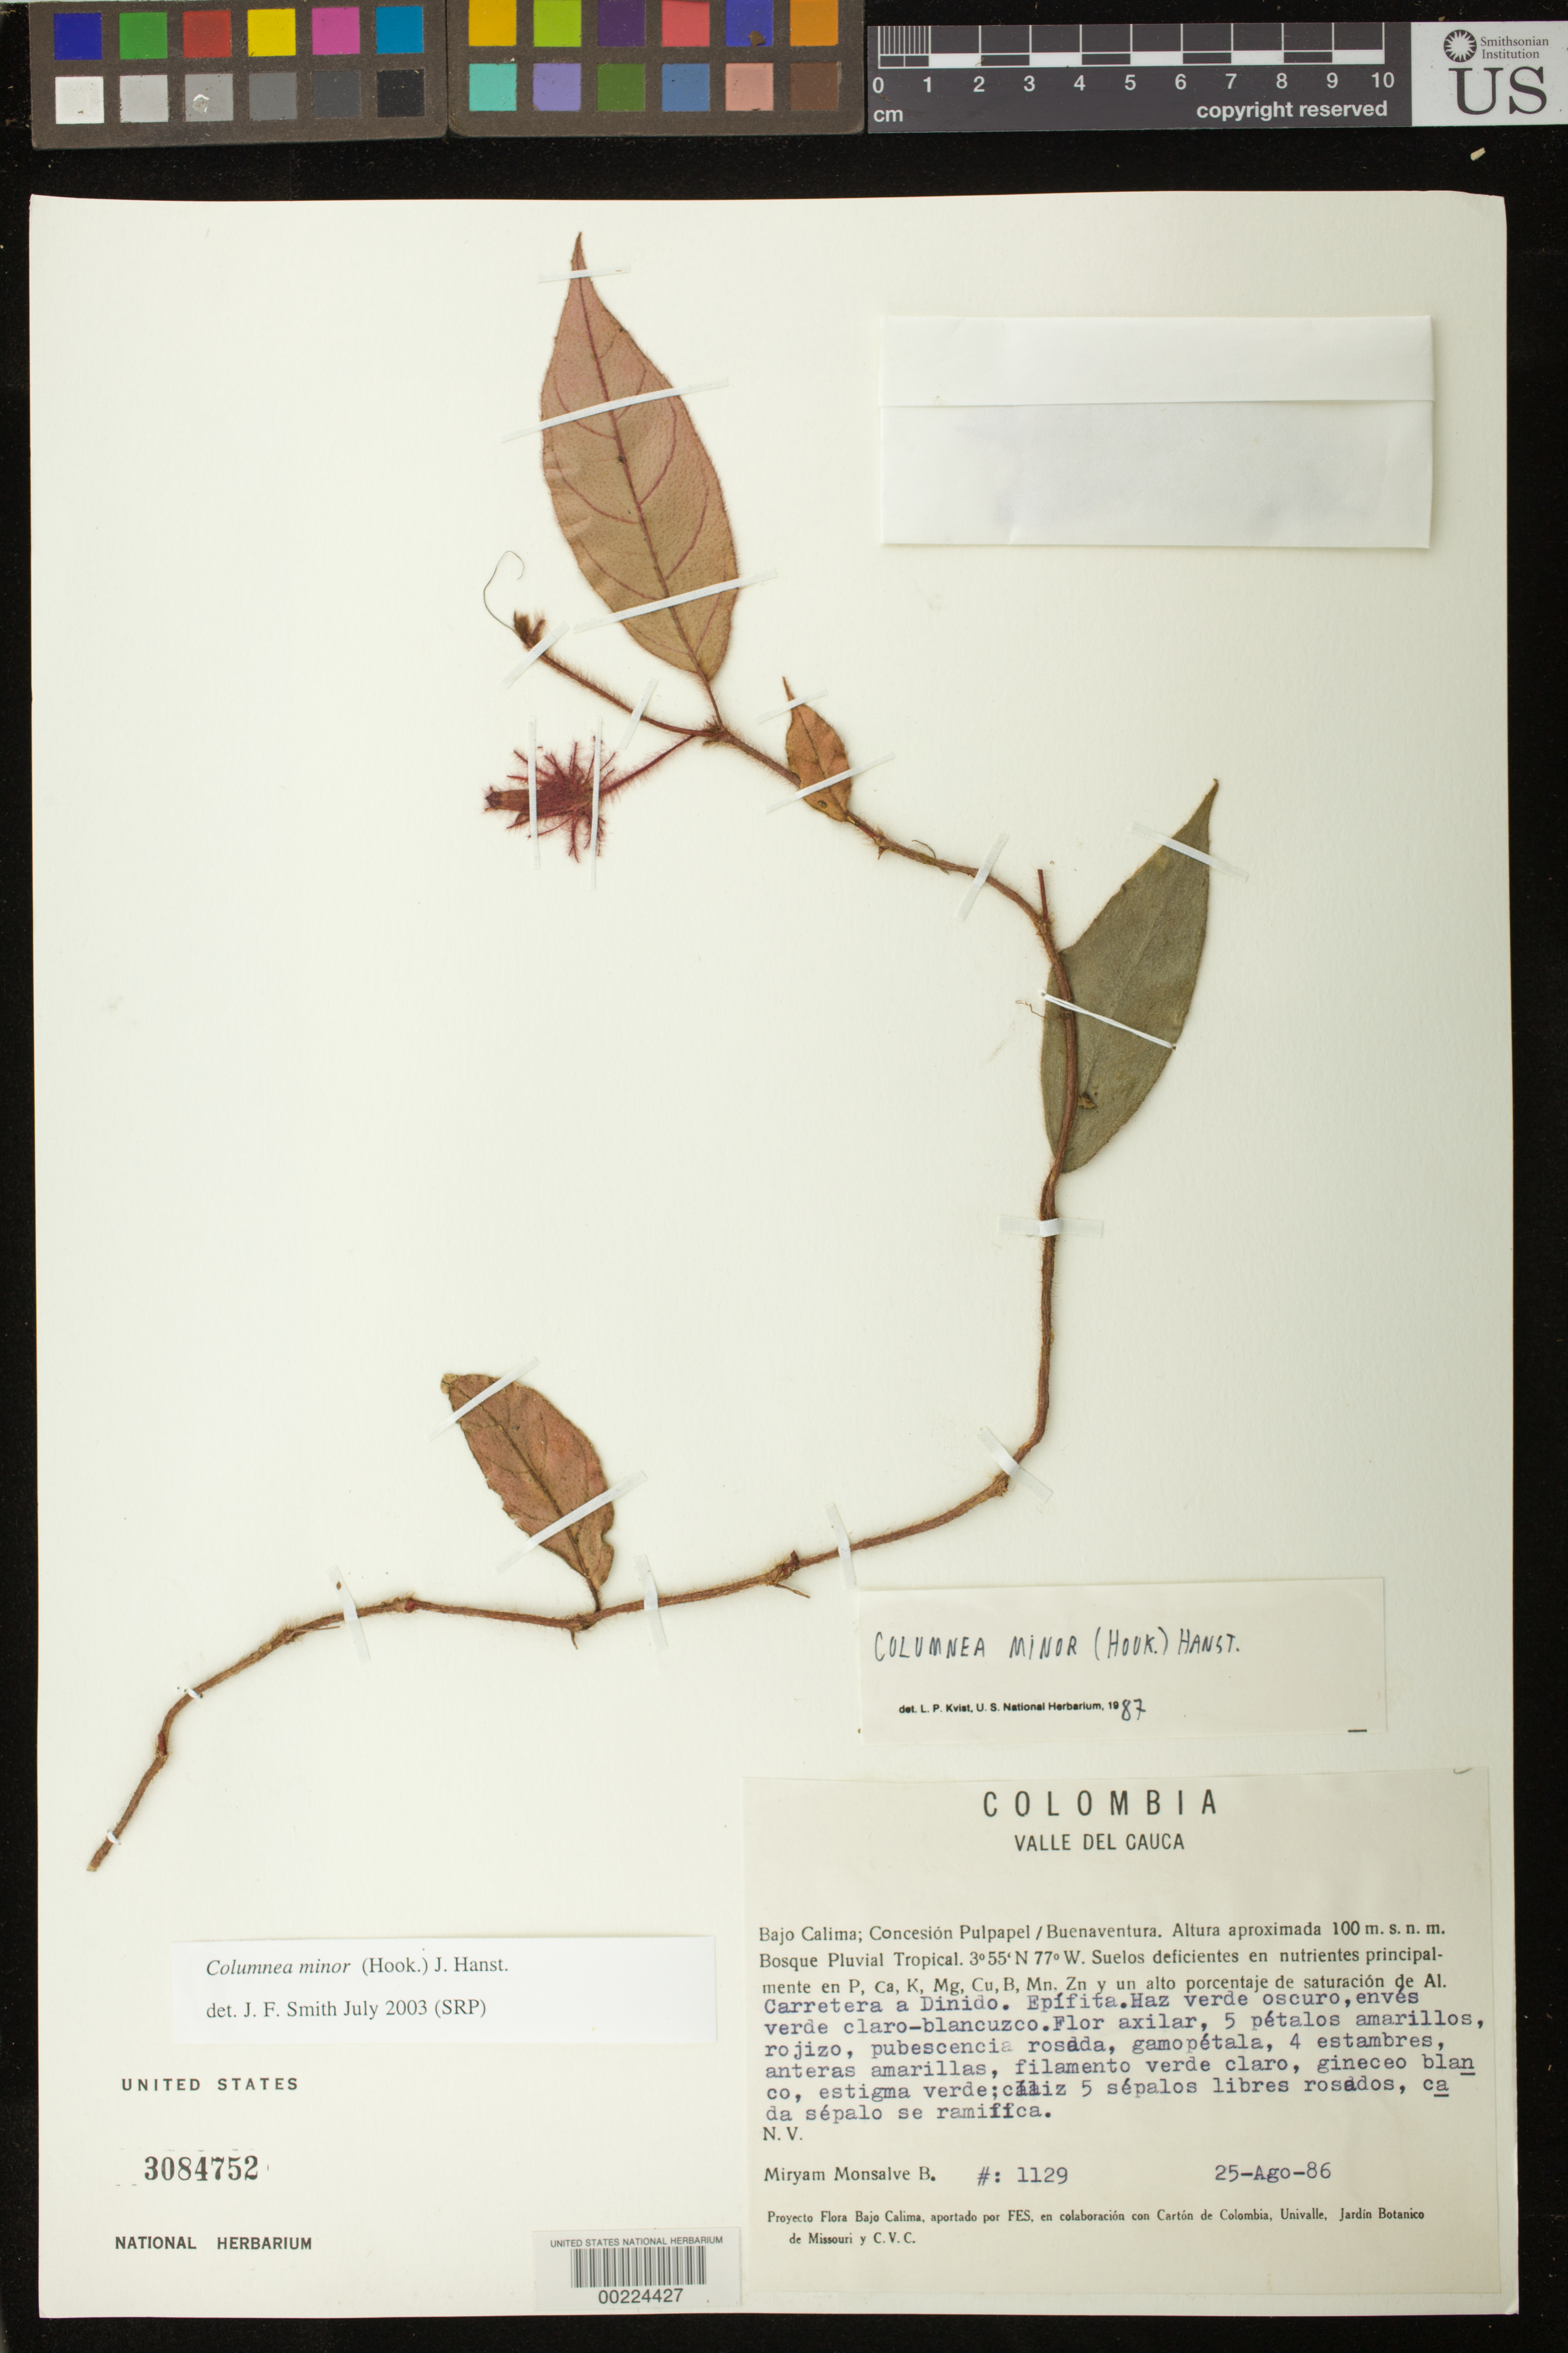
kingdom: Plantae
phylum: Tracheophyta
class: Magnoliopsida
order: Lamiales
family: Gesneriaceae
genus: Columnea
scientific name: Columnea minor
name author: (Hook.) Hanst.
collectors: M. Monsalve B.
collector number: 1129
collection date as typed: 25 Aug 1986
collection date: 1986-08-25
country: Colombia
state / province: Valle del Cauca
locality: Bajo Calima, concession Pulpapel / Buenaventura, highway to Dinido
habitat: Pluvial tropical forest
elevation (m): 100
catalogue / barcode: US 3084752